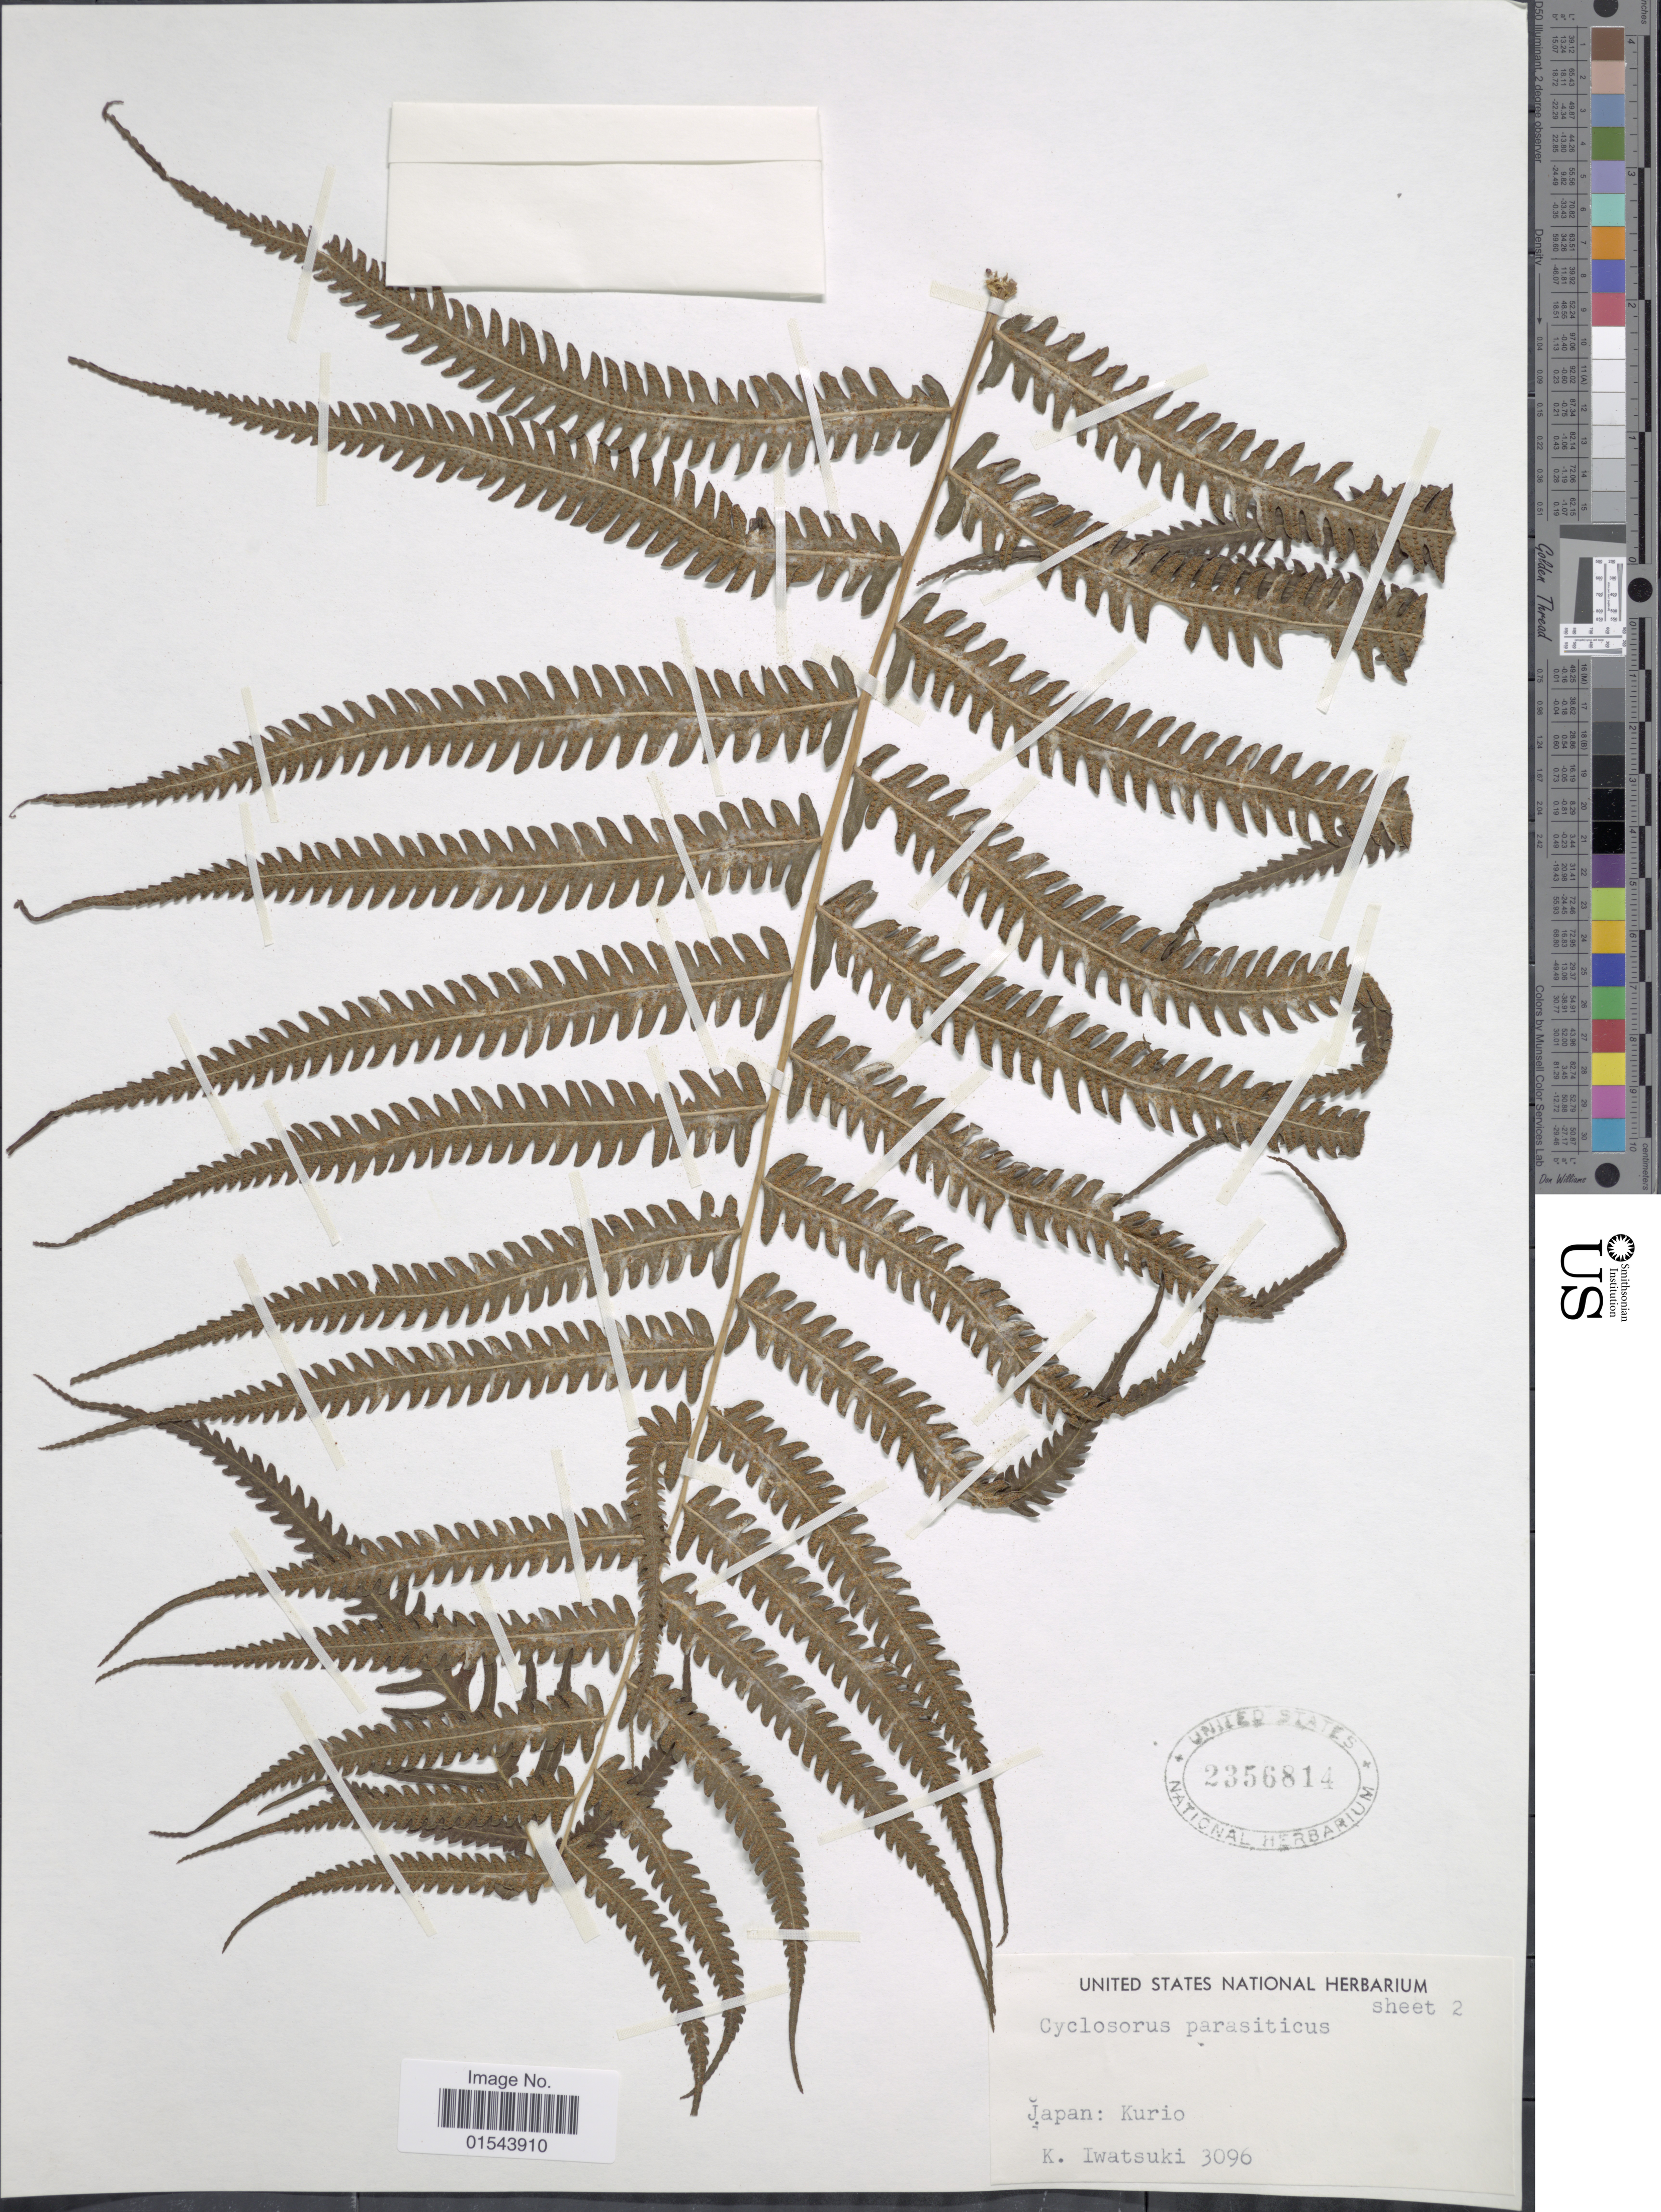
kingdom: Plantae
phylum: Tracheophyta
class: Polypodiopsida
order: Polypodiales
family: Thelypteridaceae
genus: Christella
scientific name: Christella parasitica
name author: (L.) H. Lév.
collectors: K. Iwatsuki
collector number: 3096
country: Japan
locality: Kurio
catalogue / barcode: US 2356814